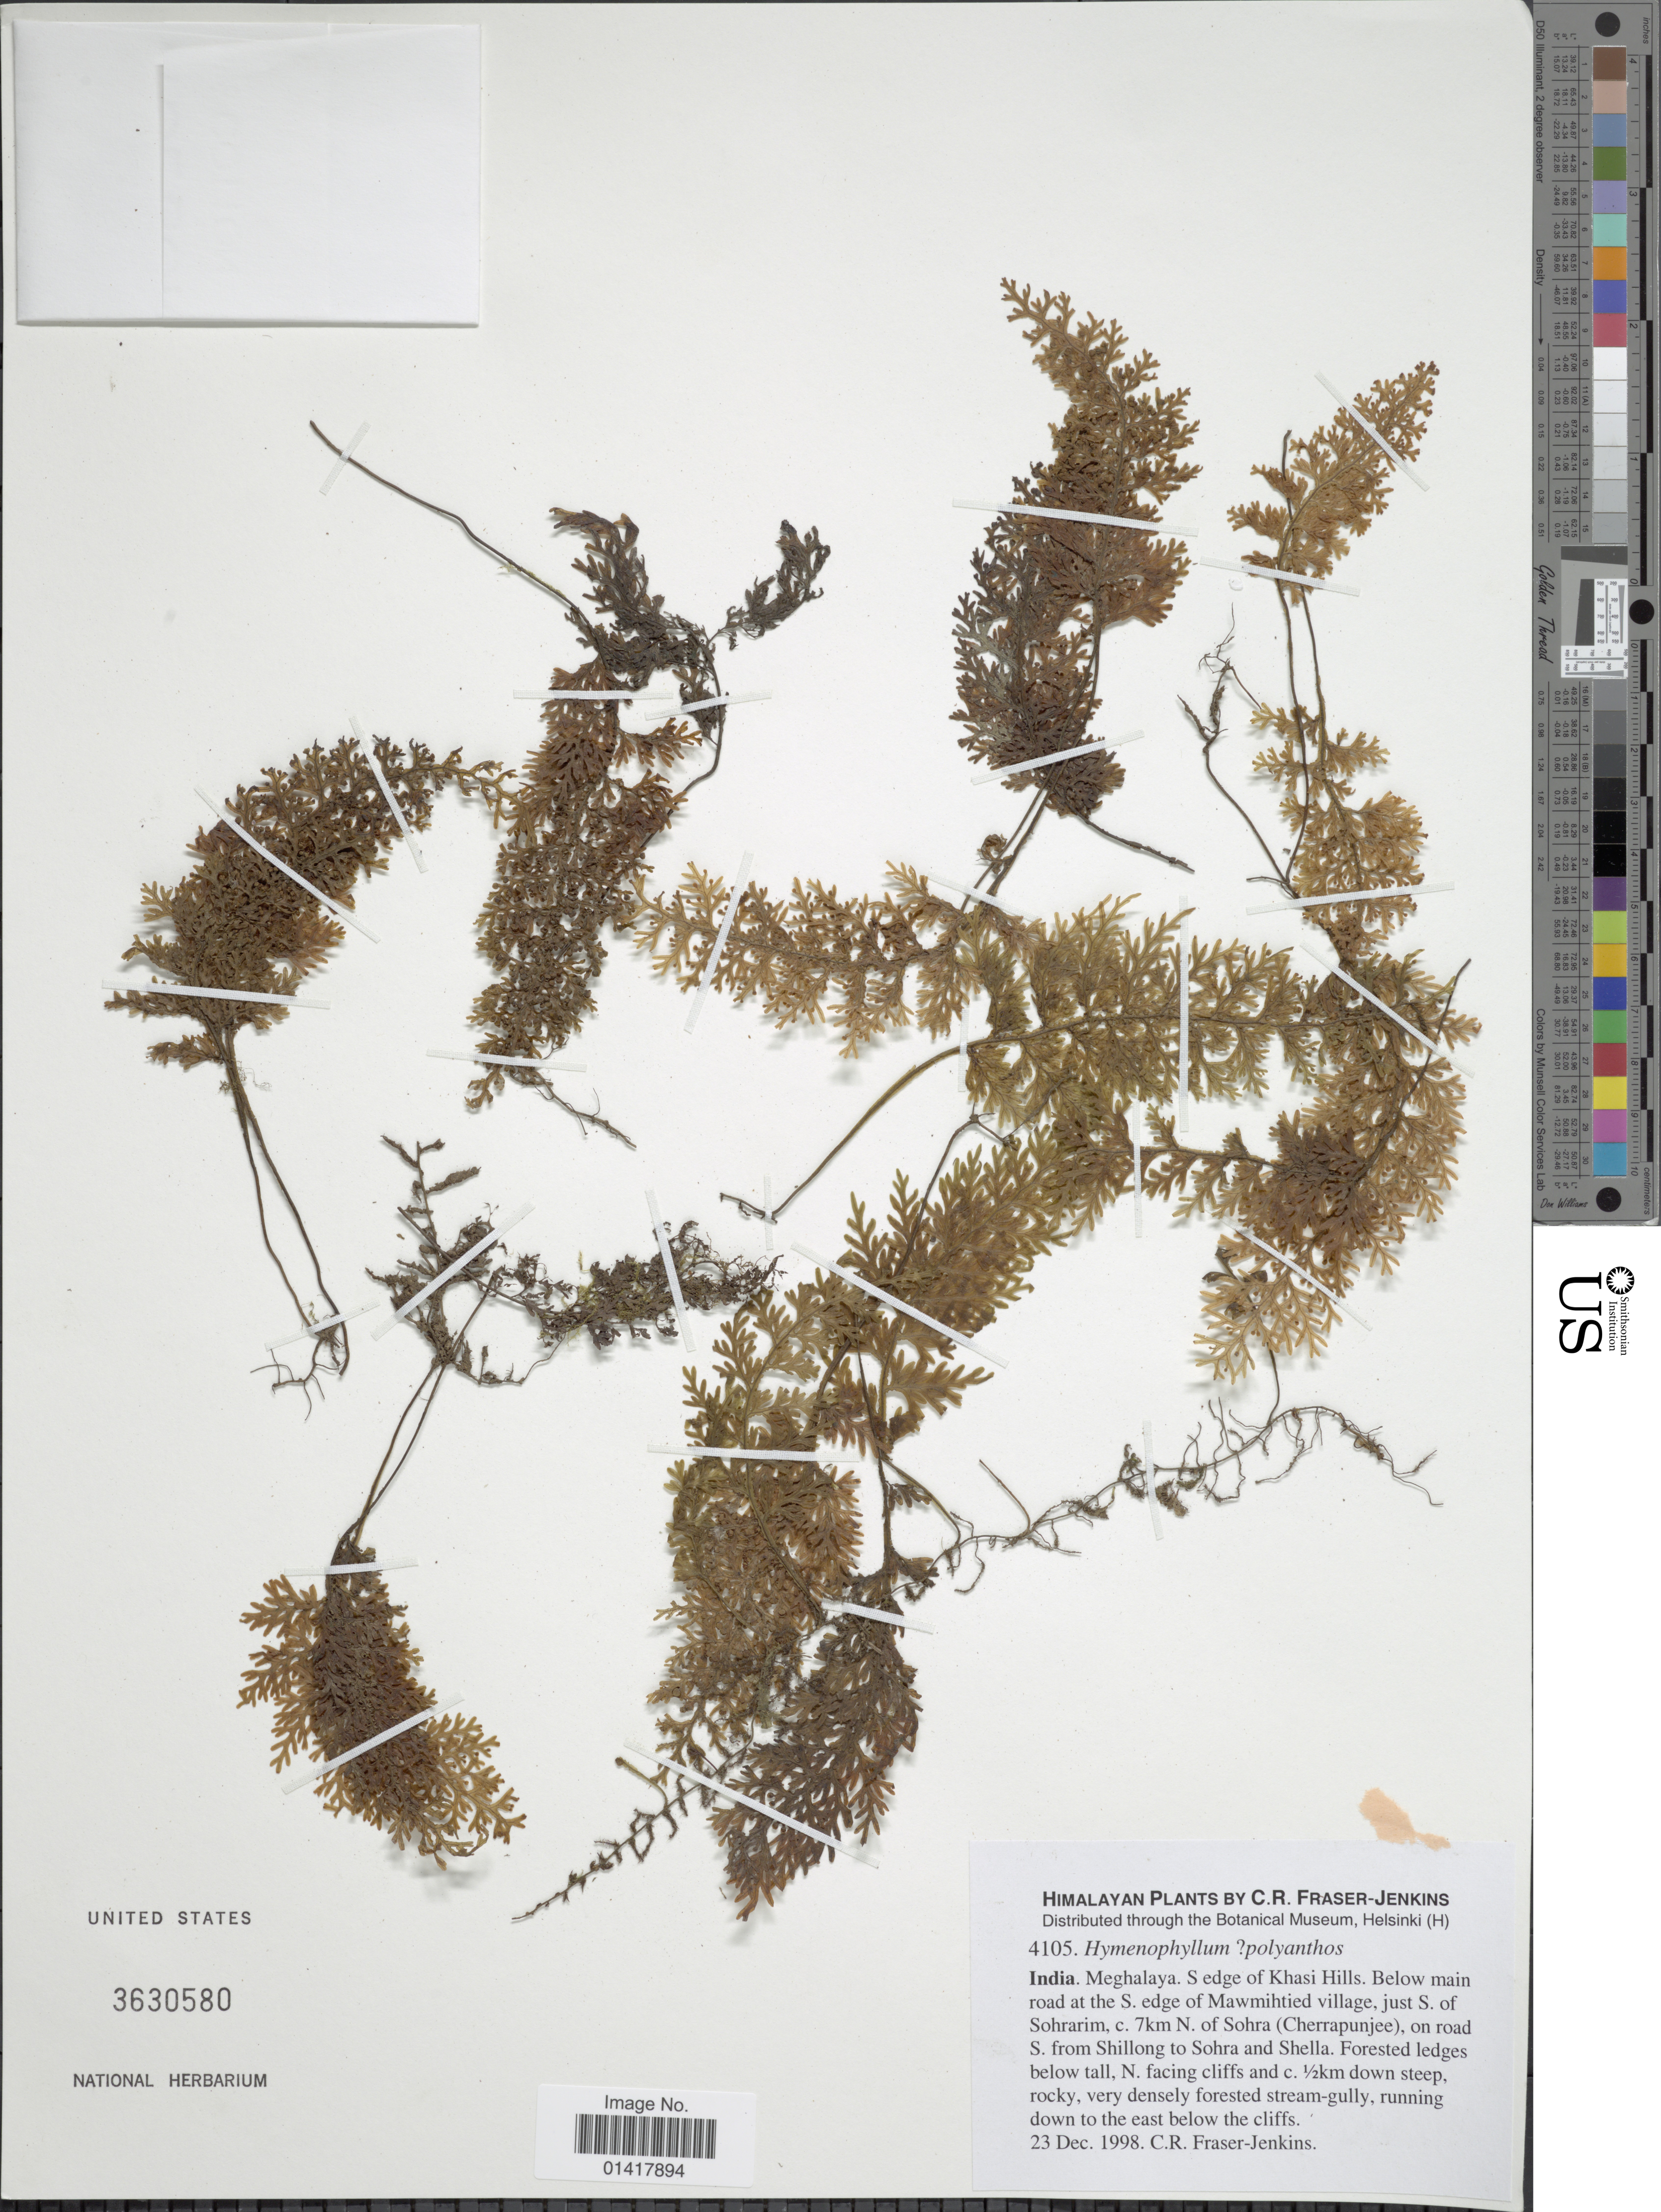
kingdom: Plantae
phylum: Tracheophyta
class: Polypodiopsida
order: Hymenophyllales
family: Hymenophyllaceae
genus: Hymenophyllum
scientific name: Hymenophyllum polyanthos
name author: (Sw.) Sw.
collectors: C. R. Fraser-Jenkins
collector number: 4105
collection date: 1998-12-23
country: India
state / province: Meghalaya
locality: S edge of Khasi Hills. Below main road at the S. edge of Mawmihitied village, just S. of Sohrarim, c. 7 km N. of Sohra (Cherrapunjee), on road S. from Shillong to Sohra and Shella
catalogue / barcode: US 3630580